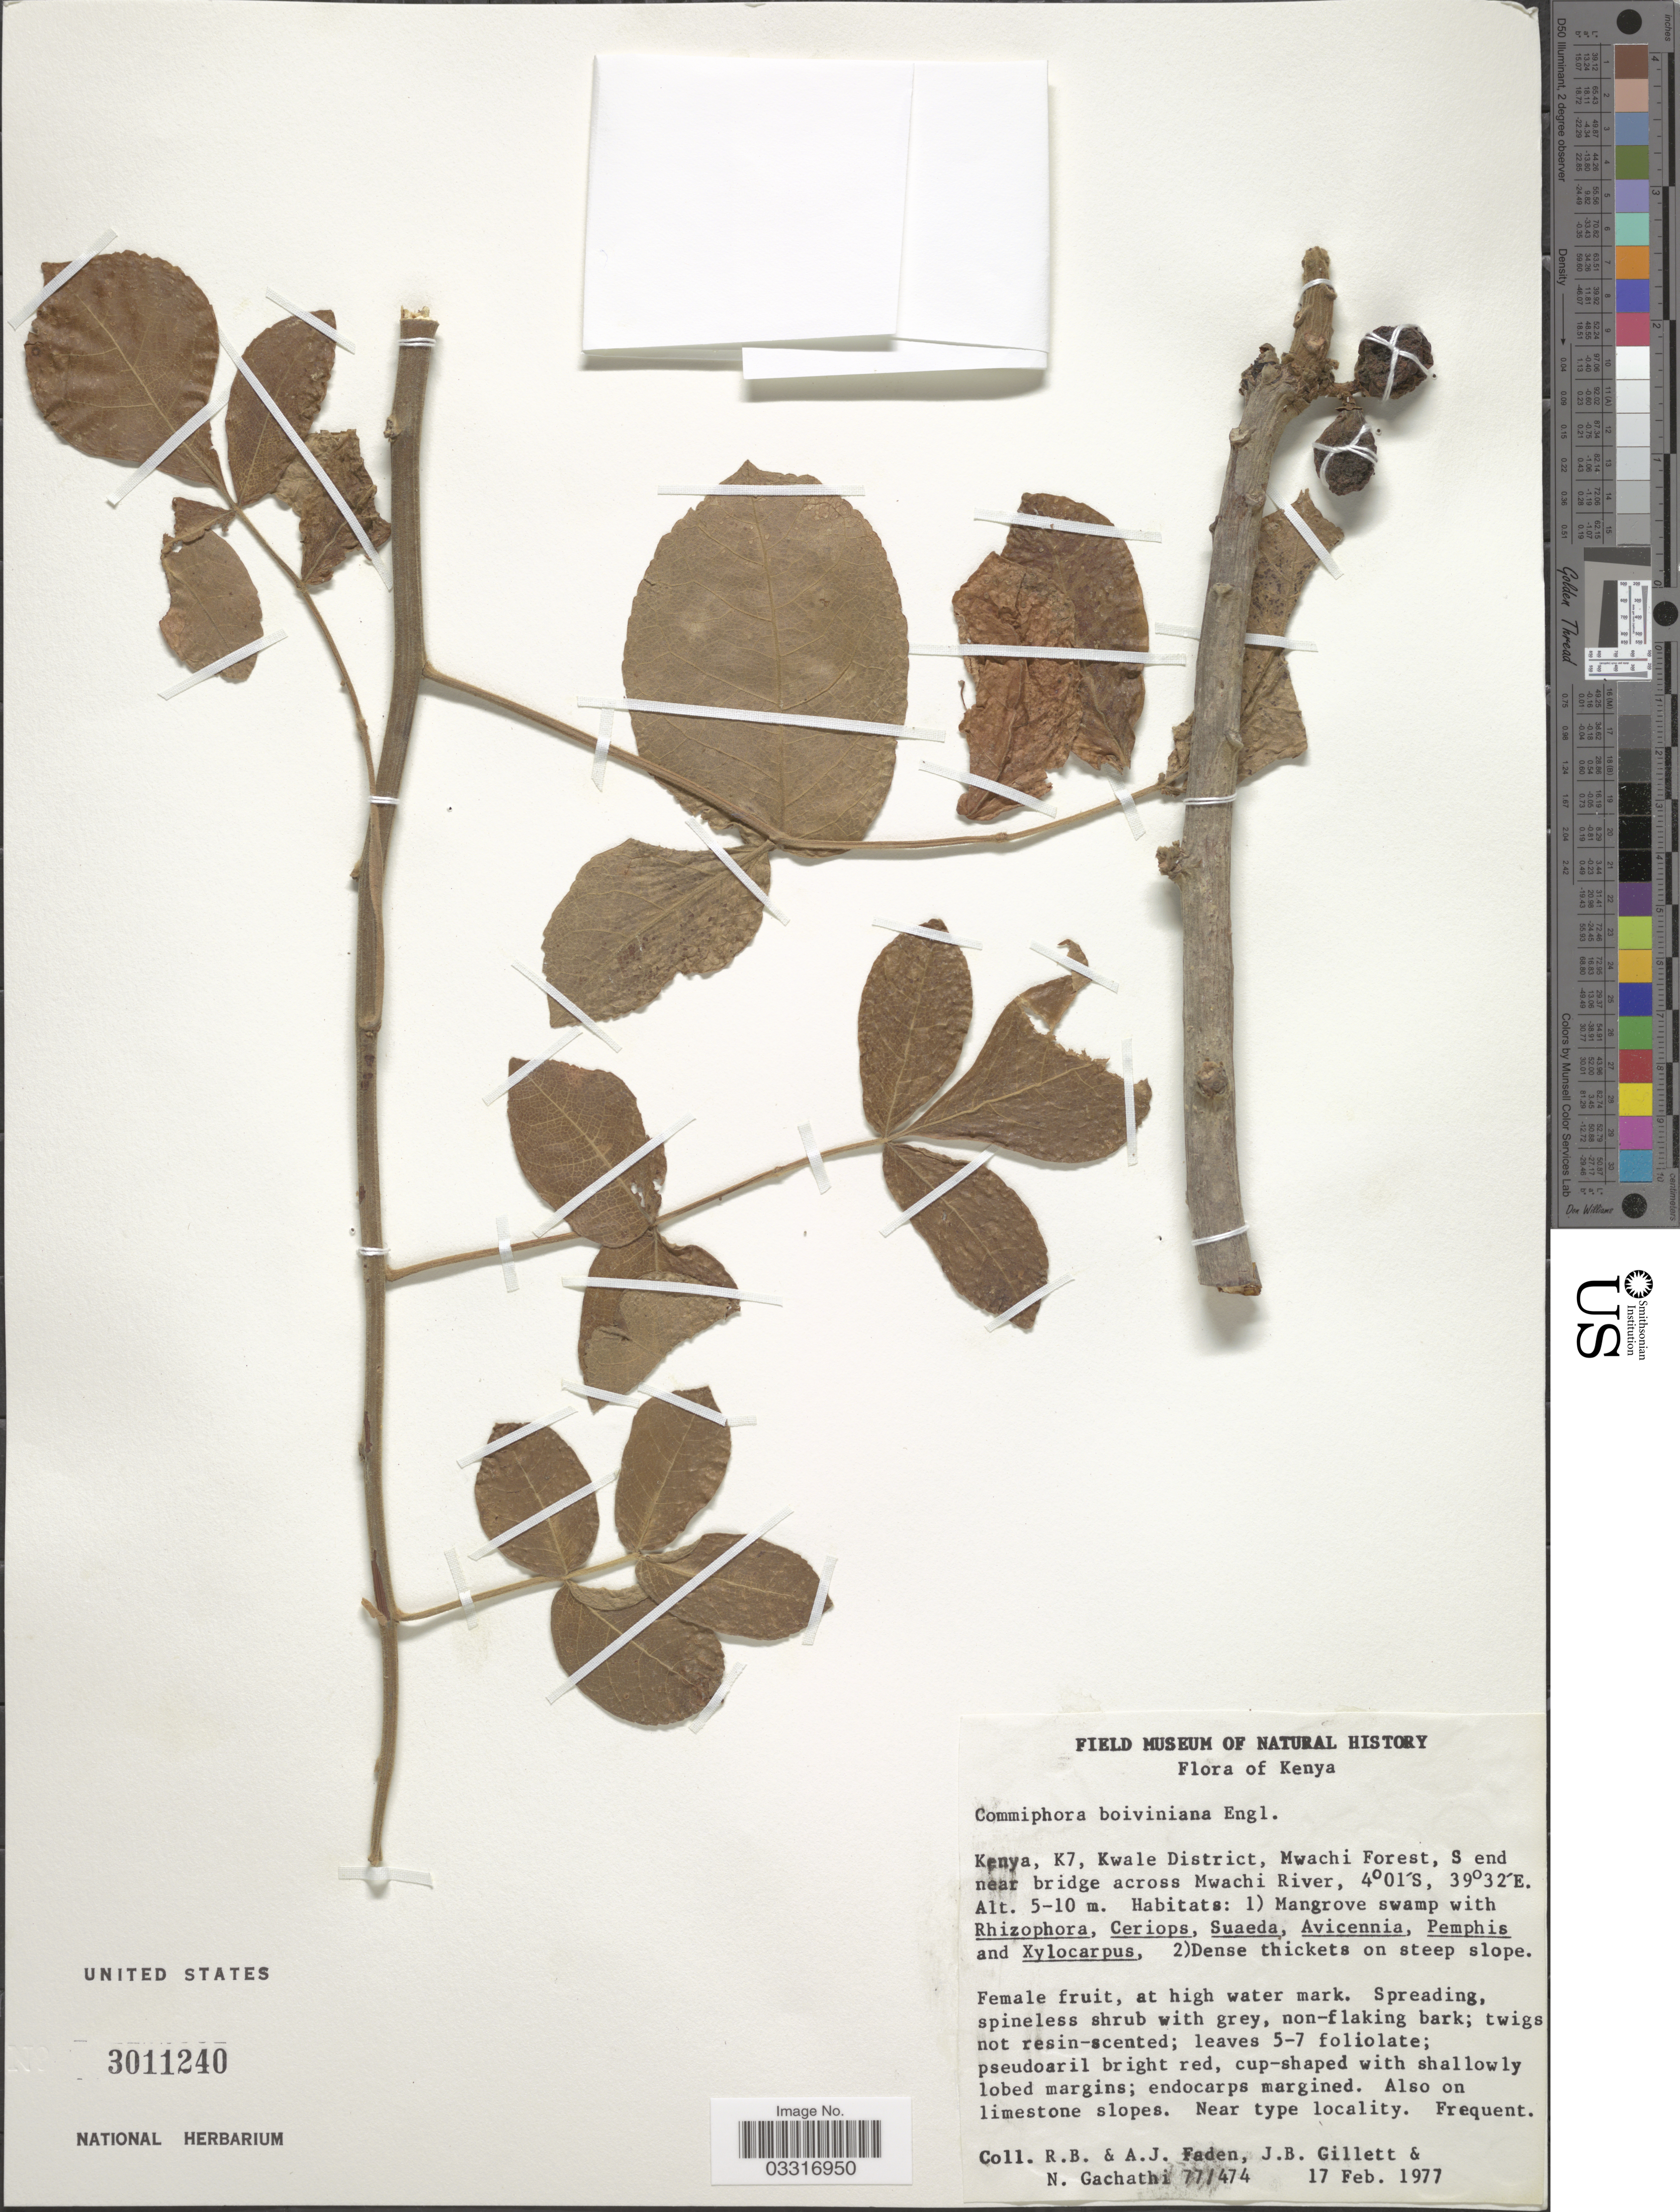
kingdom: Plantae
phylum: Tracheophyta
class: Magnoliopsida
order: Sapindales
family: Burseraceae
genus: Commiphora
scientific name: Commiphora boiviniana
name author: Engl.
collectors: R. B. Faden, A. J. Faden, J. B. Gillett & N. Gachathi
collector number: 77/4747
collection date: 1977-02-17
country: Kenya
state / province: Kwale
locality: K7, Kwale District, Mwachi Forest, S end near bridge across Mwachi River.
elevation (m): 5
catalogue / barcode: US 3011240